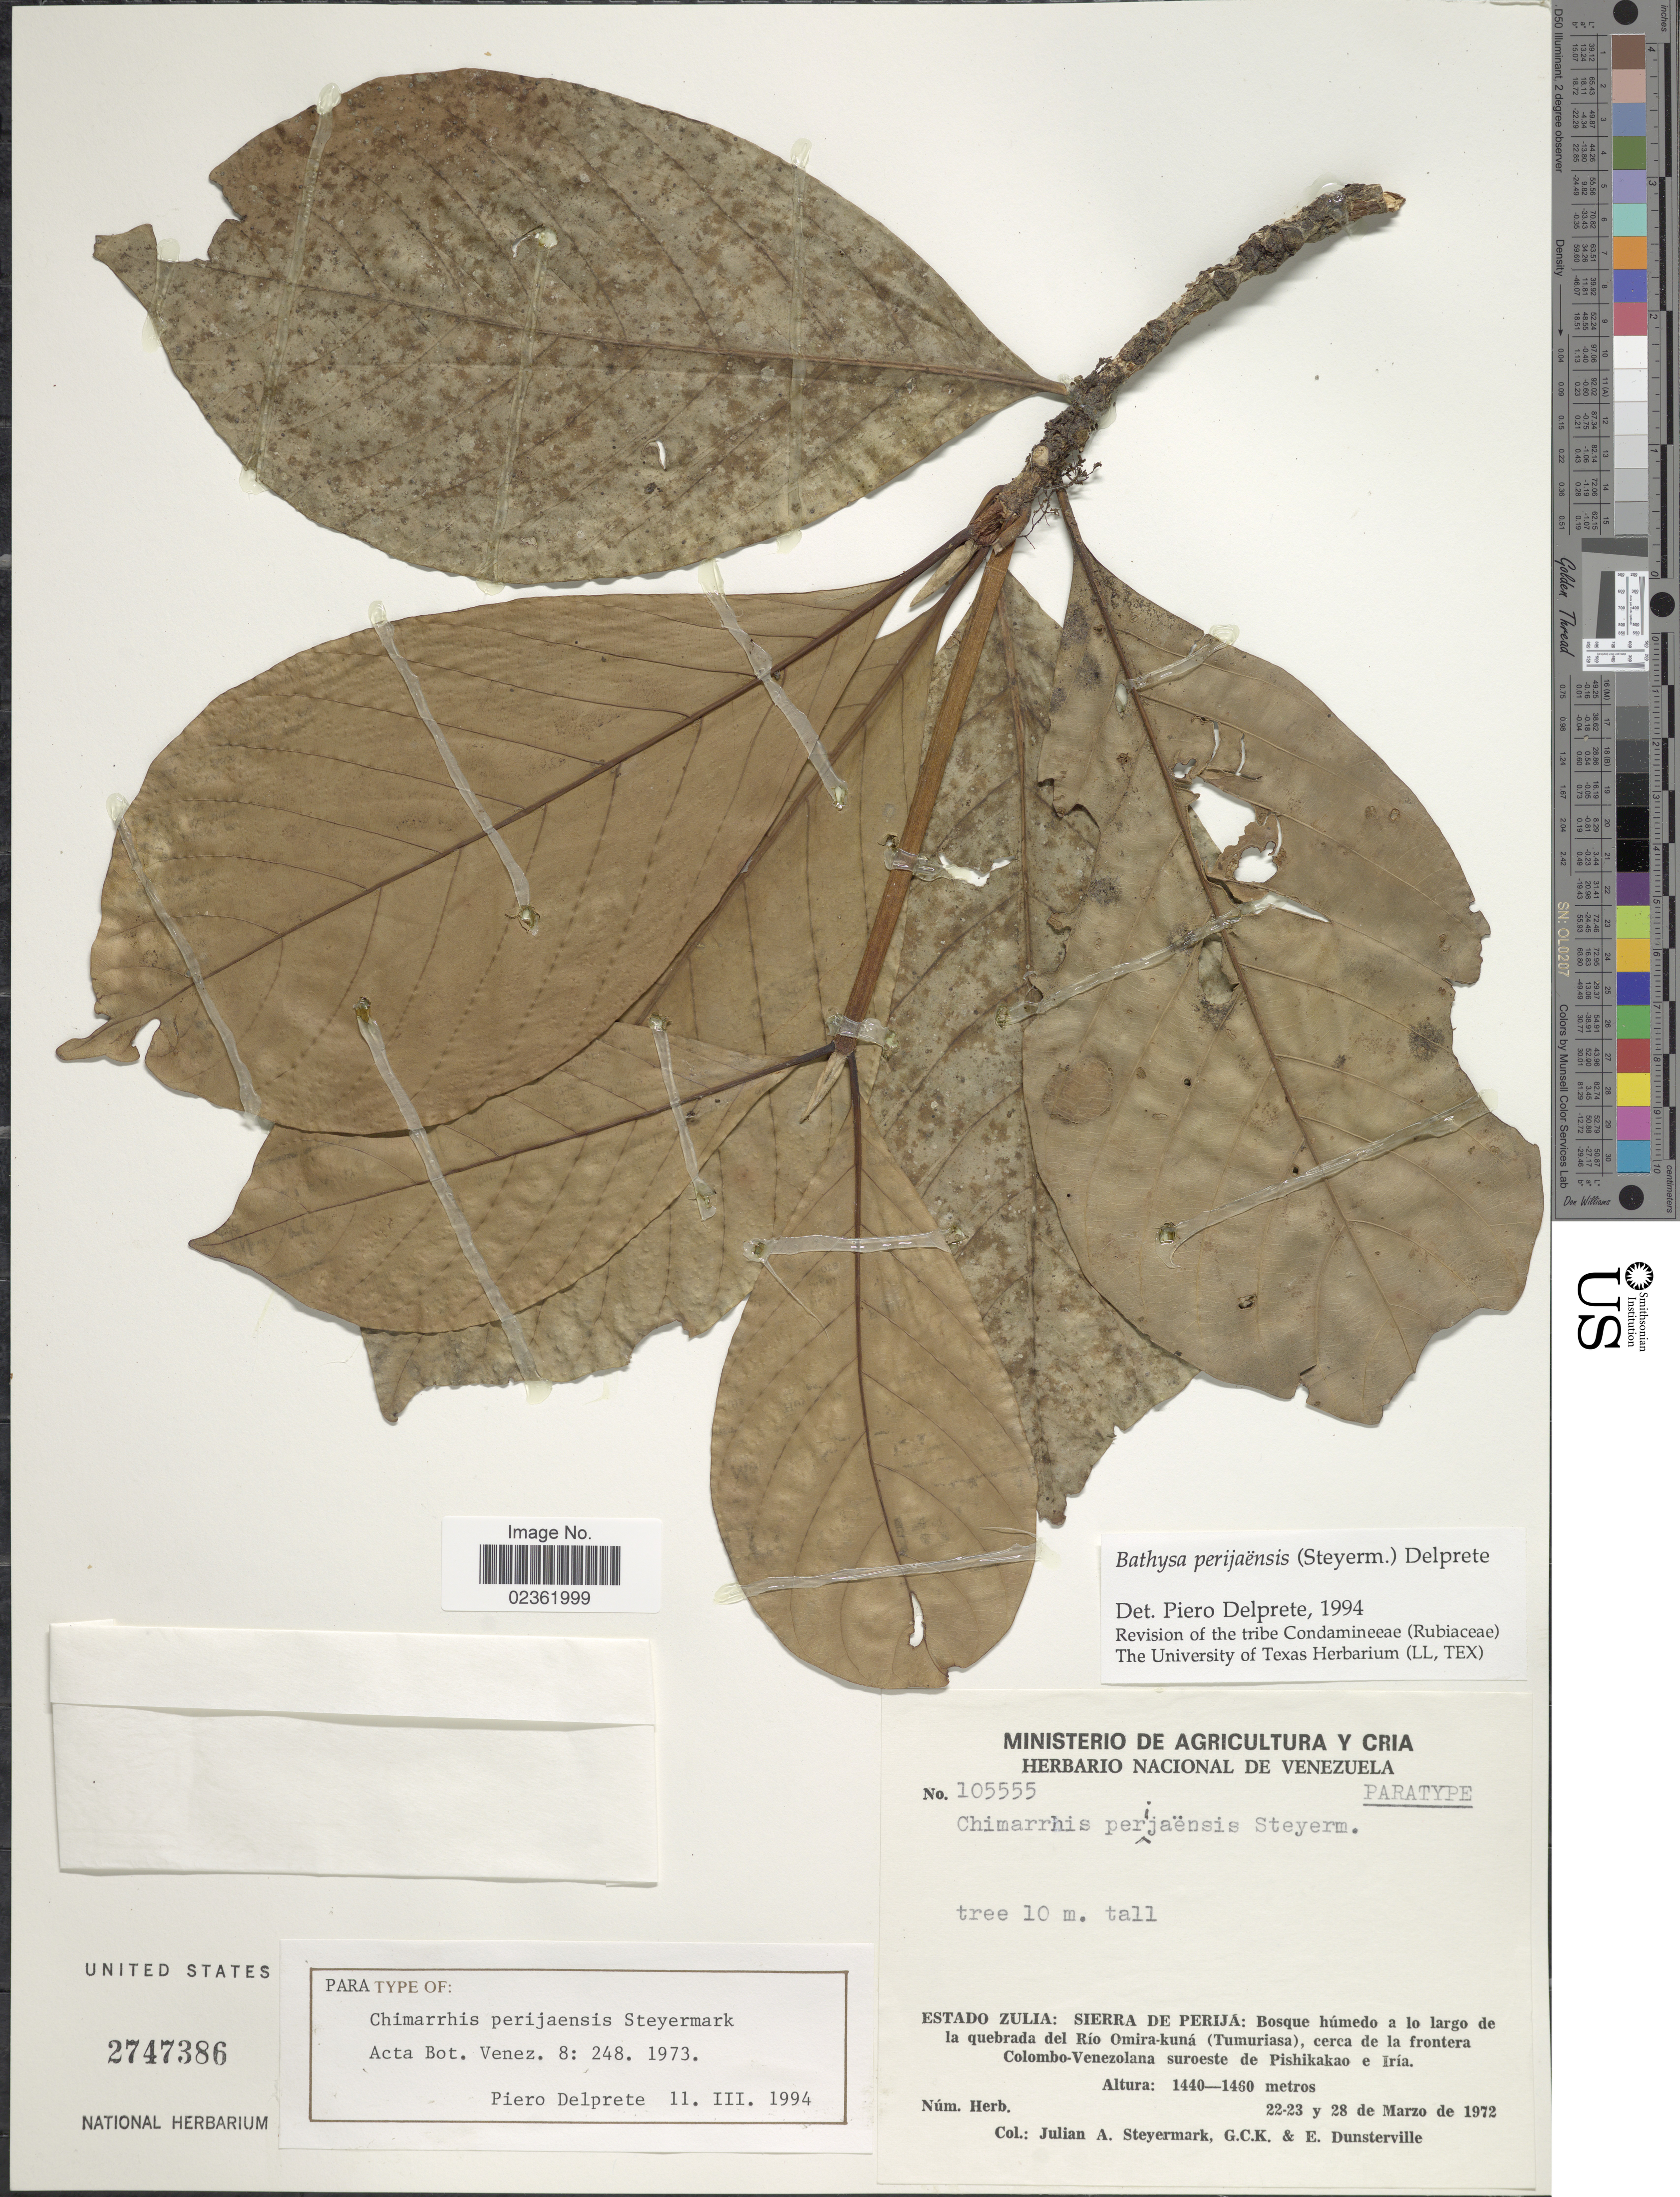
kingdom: Plantae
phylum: Tracheophyta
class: Magnoliopsida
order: Gentianales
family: Rubiaceae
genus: Bathysa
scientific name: Bathysa perijaënsis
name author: (Steyerm.) Delprete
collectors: J. Steyermark, G. C. K. Dunsterville & E. Dunsterville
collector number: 105555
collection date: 1972-03-22/1972-03-28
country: Venezuela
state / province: Zulia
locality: Sierra de Perija: Bosque humedo a lo largo de la quebrada del Rio Omira-kuna (Tumuriasa), cerca de la frontere Colombo-Venezolana suroeste de Pishikakao e Iria.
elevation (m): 1440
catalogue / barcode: US 2747386